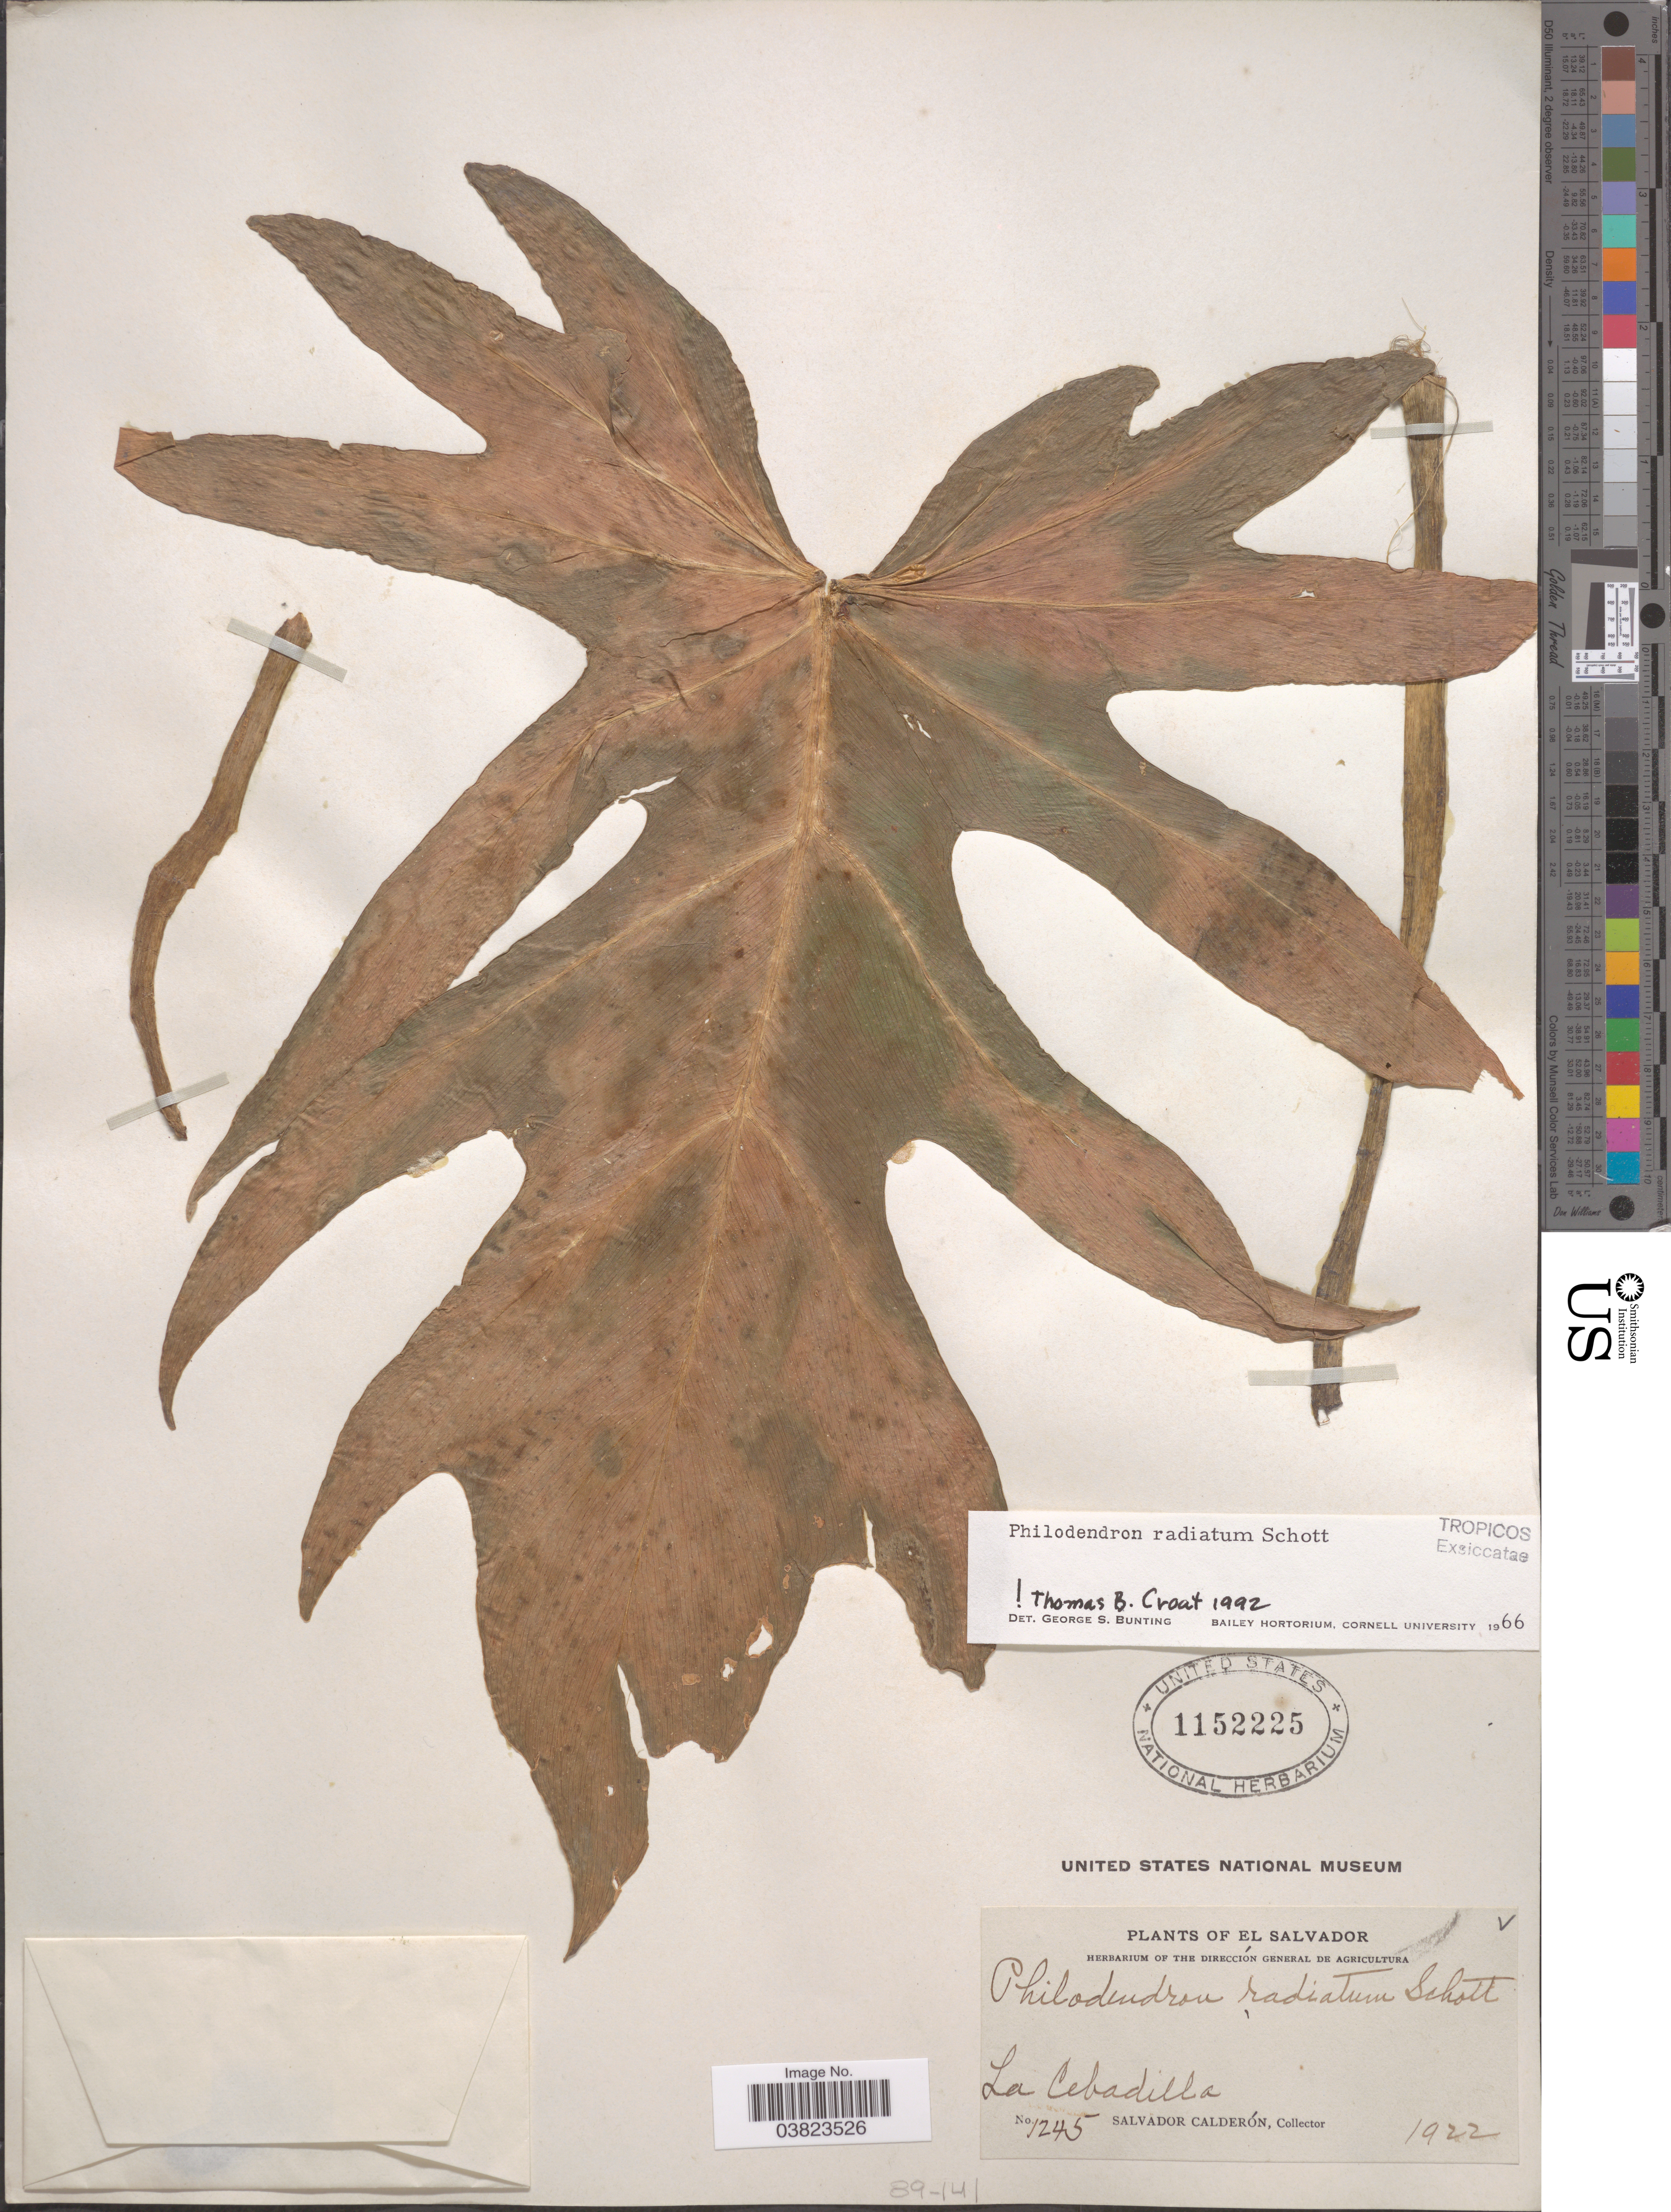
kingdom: Plantae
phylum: Tracheophyta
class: Liliopsida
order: Alismatales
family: Araceae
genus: Philodendron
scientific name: Philodendron radiatum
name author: Schott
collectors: S. Calderón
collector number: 1245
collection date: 1922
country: El Salvador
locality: La Cebadilla.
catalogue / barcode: US 1152225